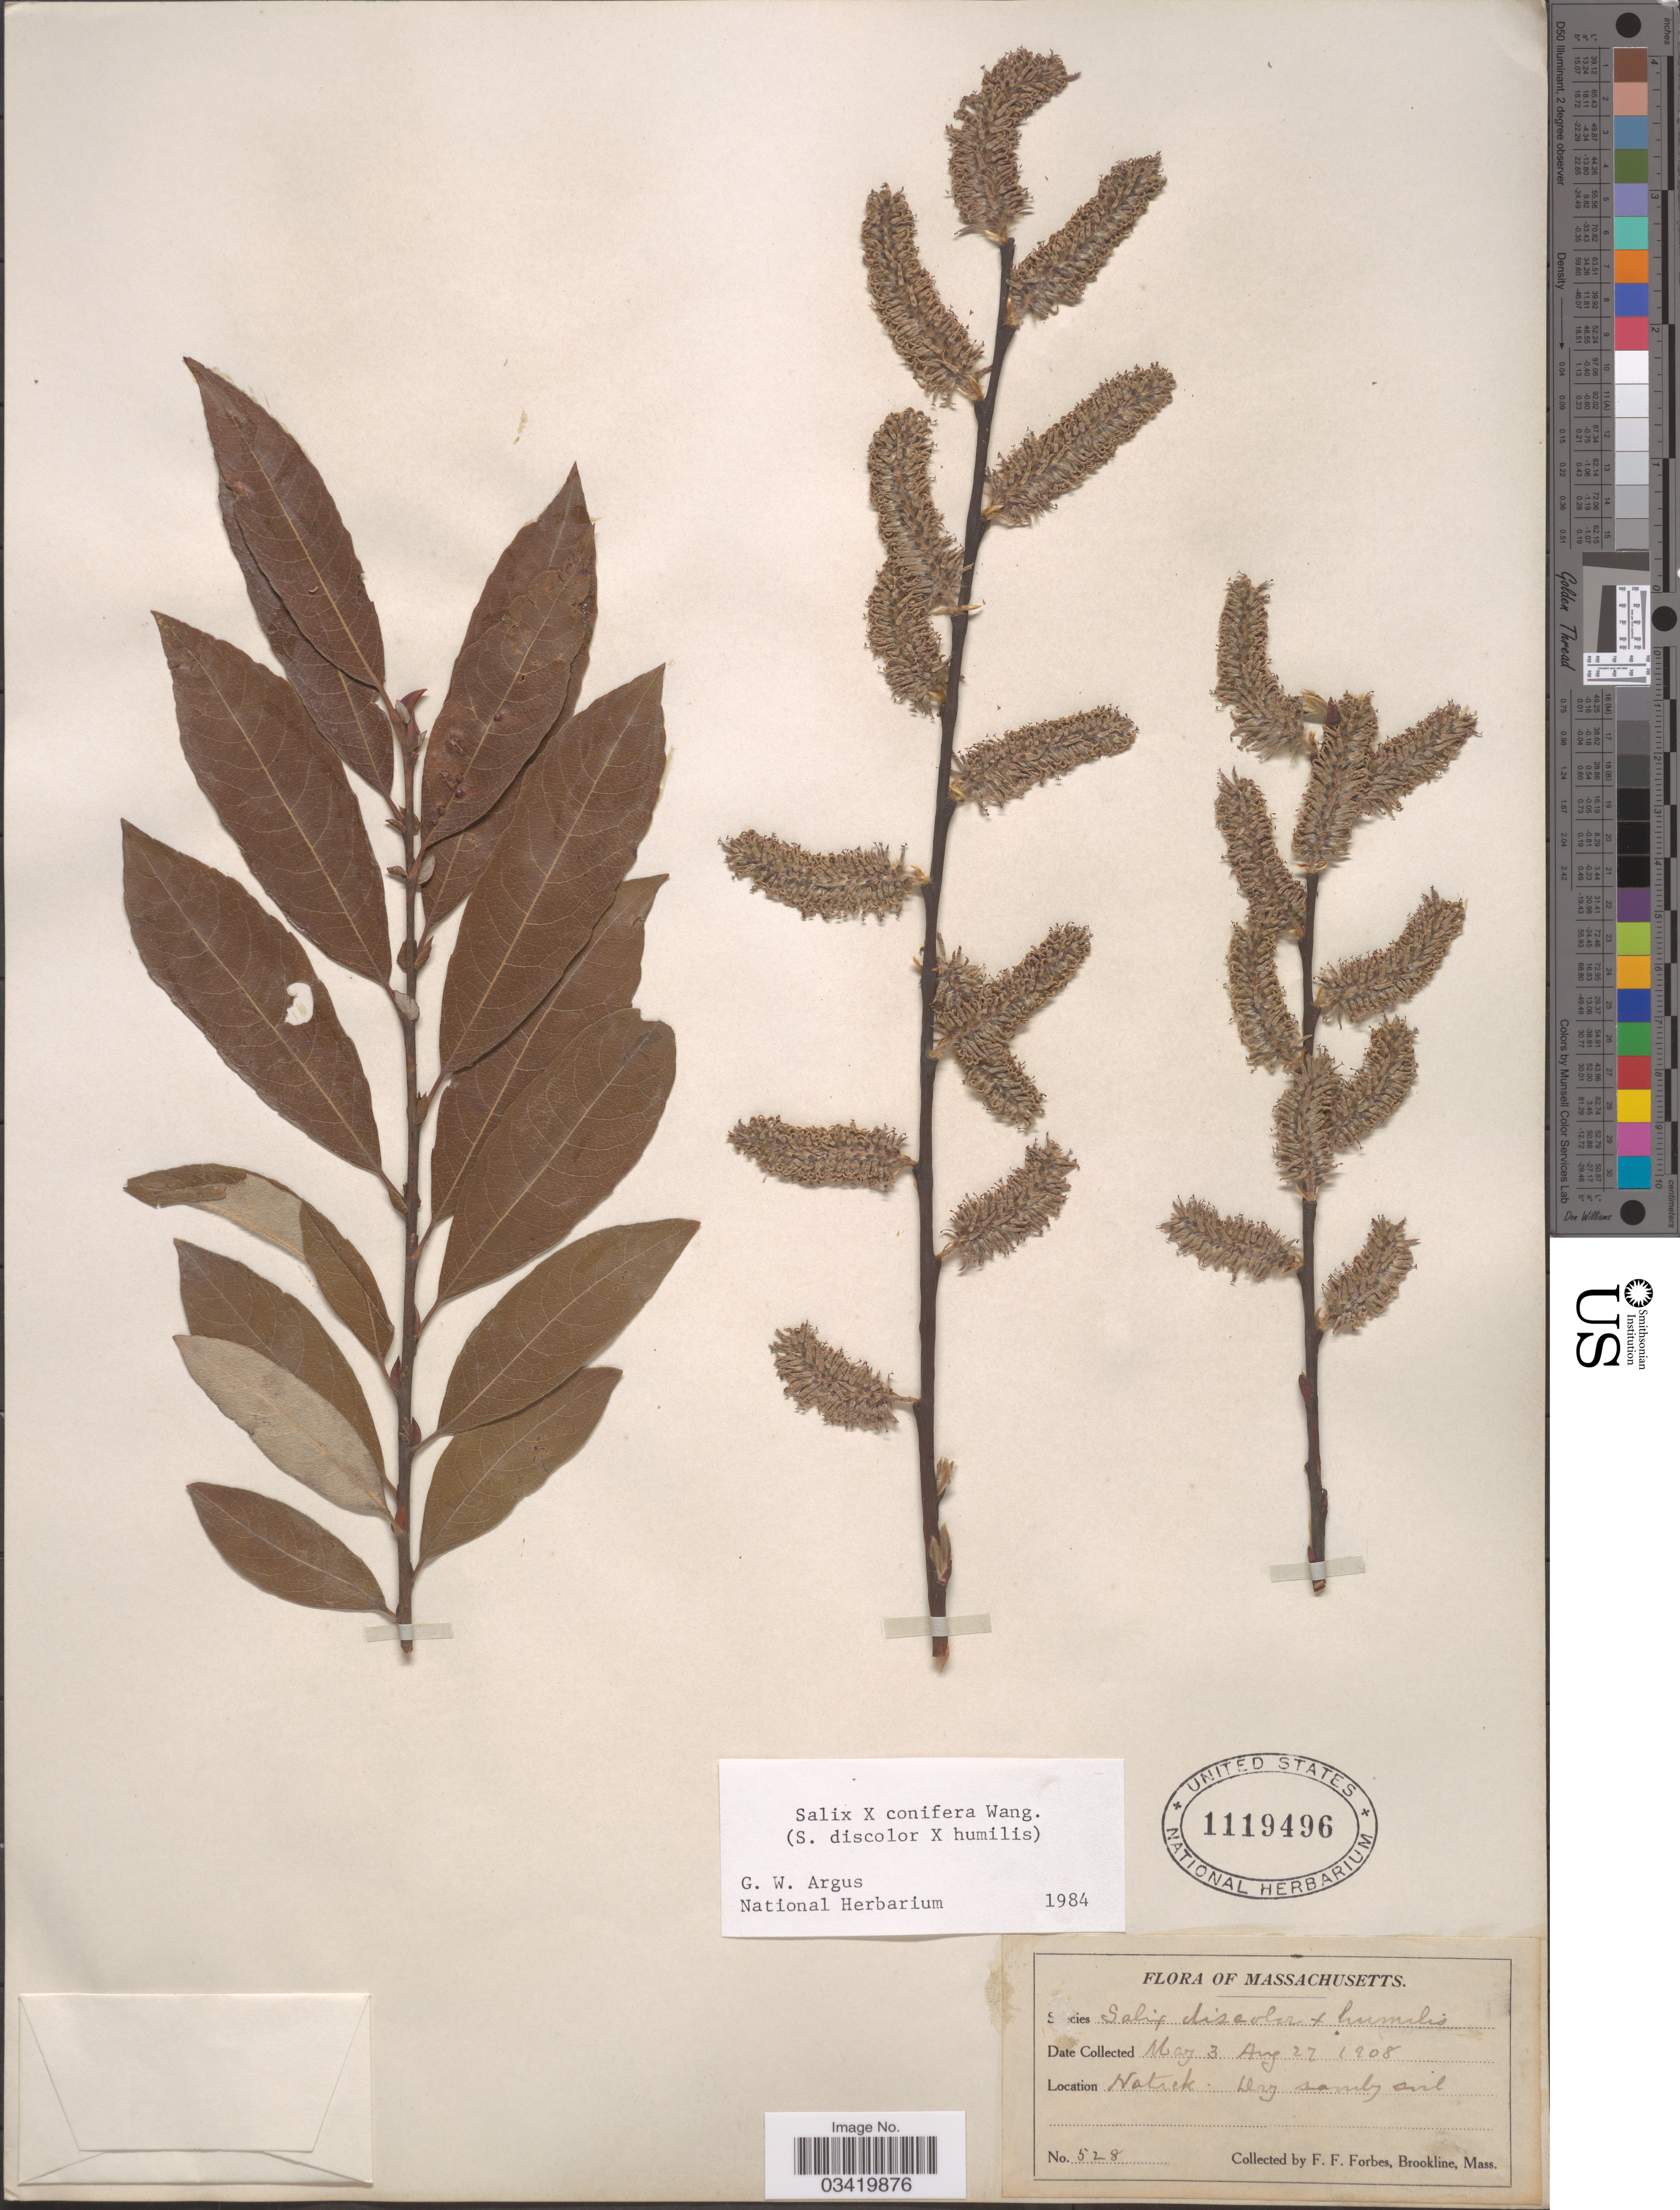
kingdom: Plantae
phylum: Tracheophyta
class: Magnoliopsida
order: Malpighiales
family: Salicaceae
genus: Salix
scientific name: Salix x conifera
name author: Wangenh.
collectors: F. Forbes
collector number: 528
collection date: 1908-05-03/1908-08-27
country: United States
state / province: Massachusetts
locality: Natick.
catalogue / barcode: US 1119496